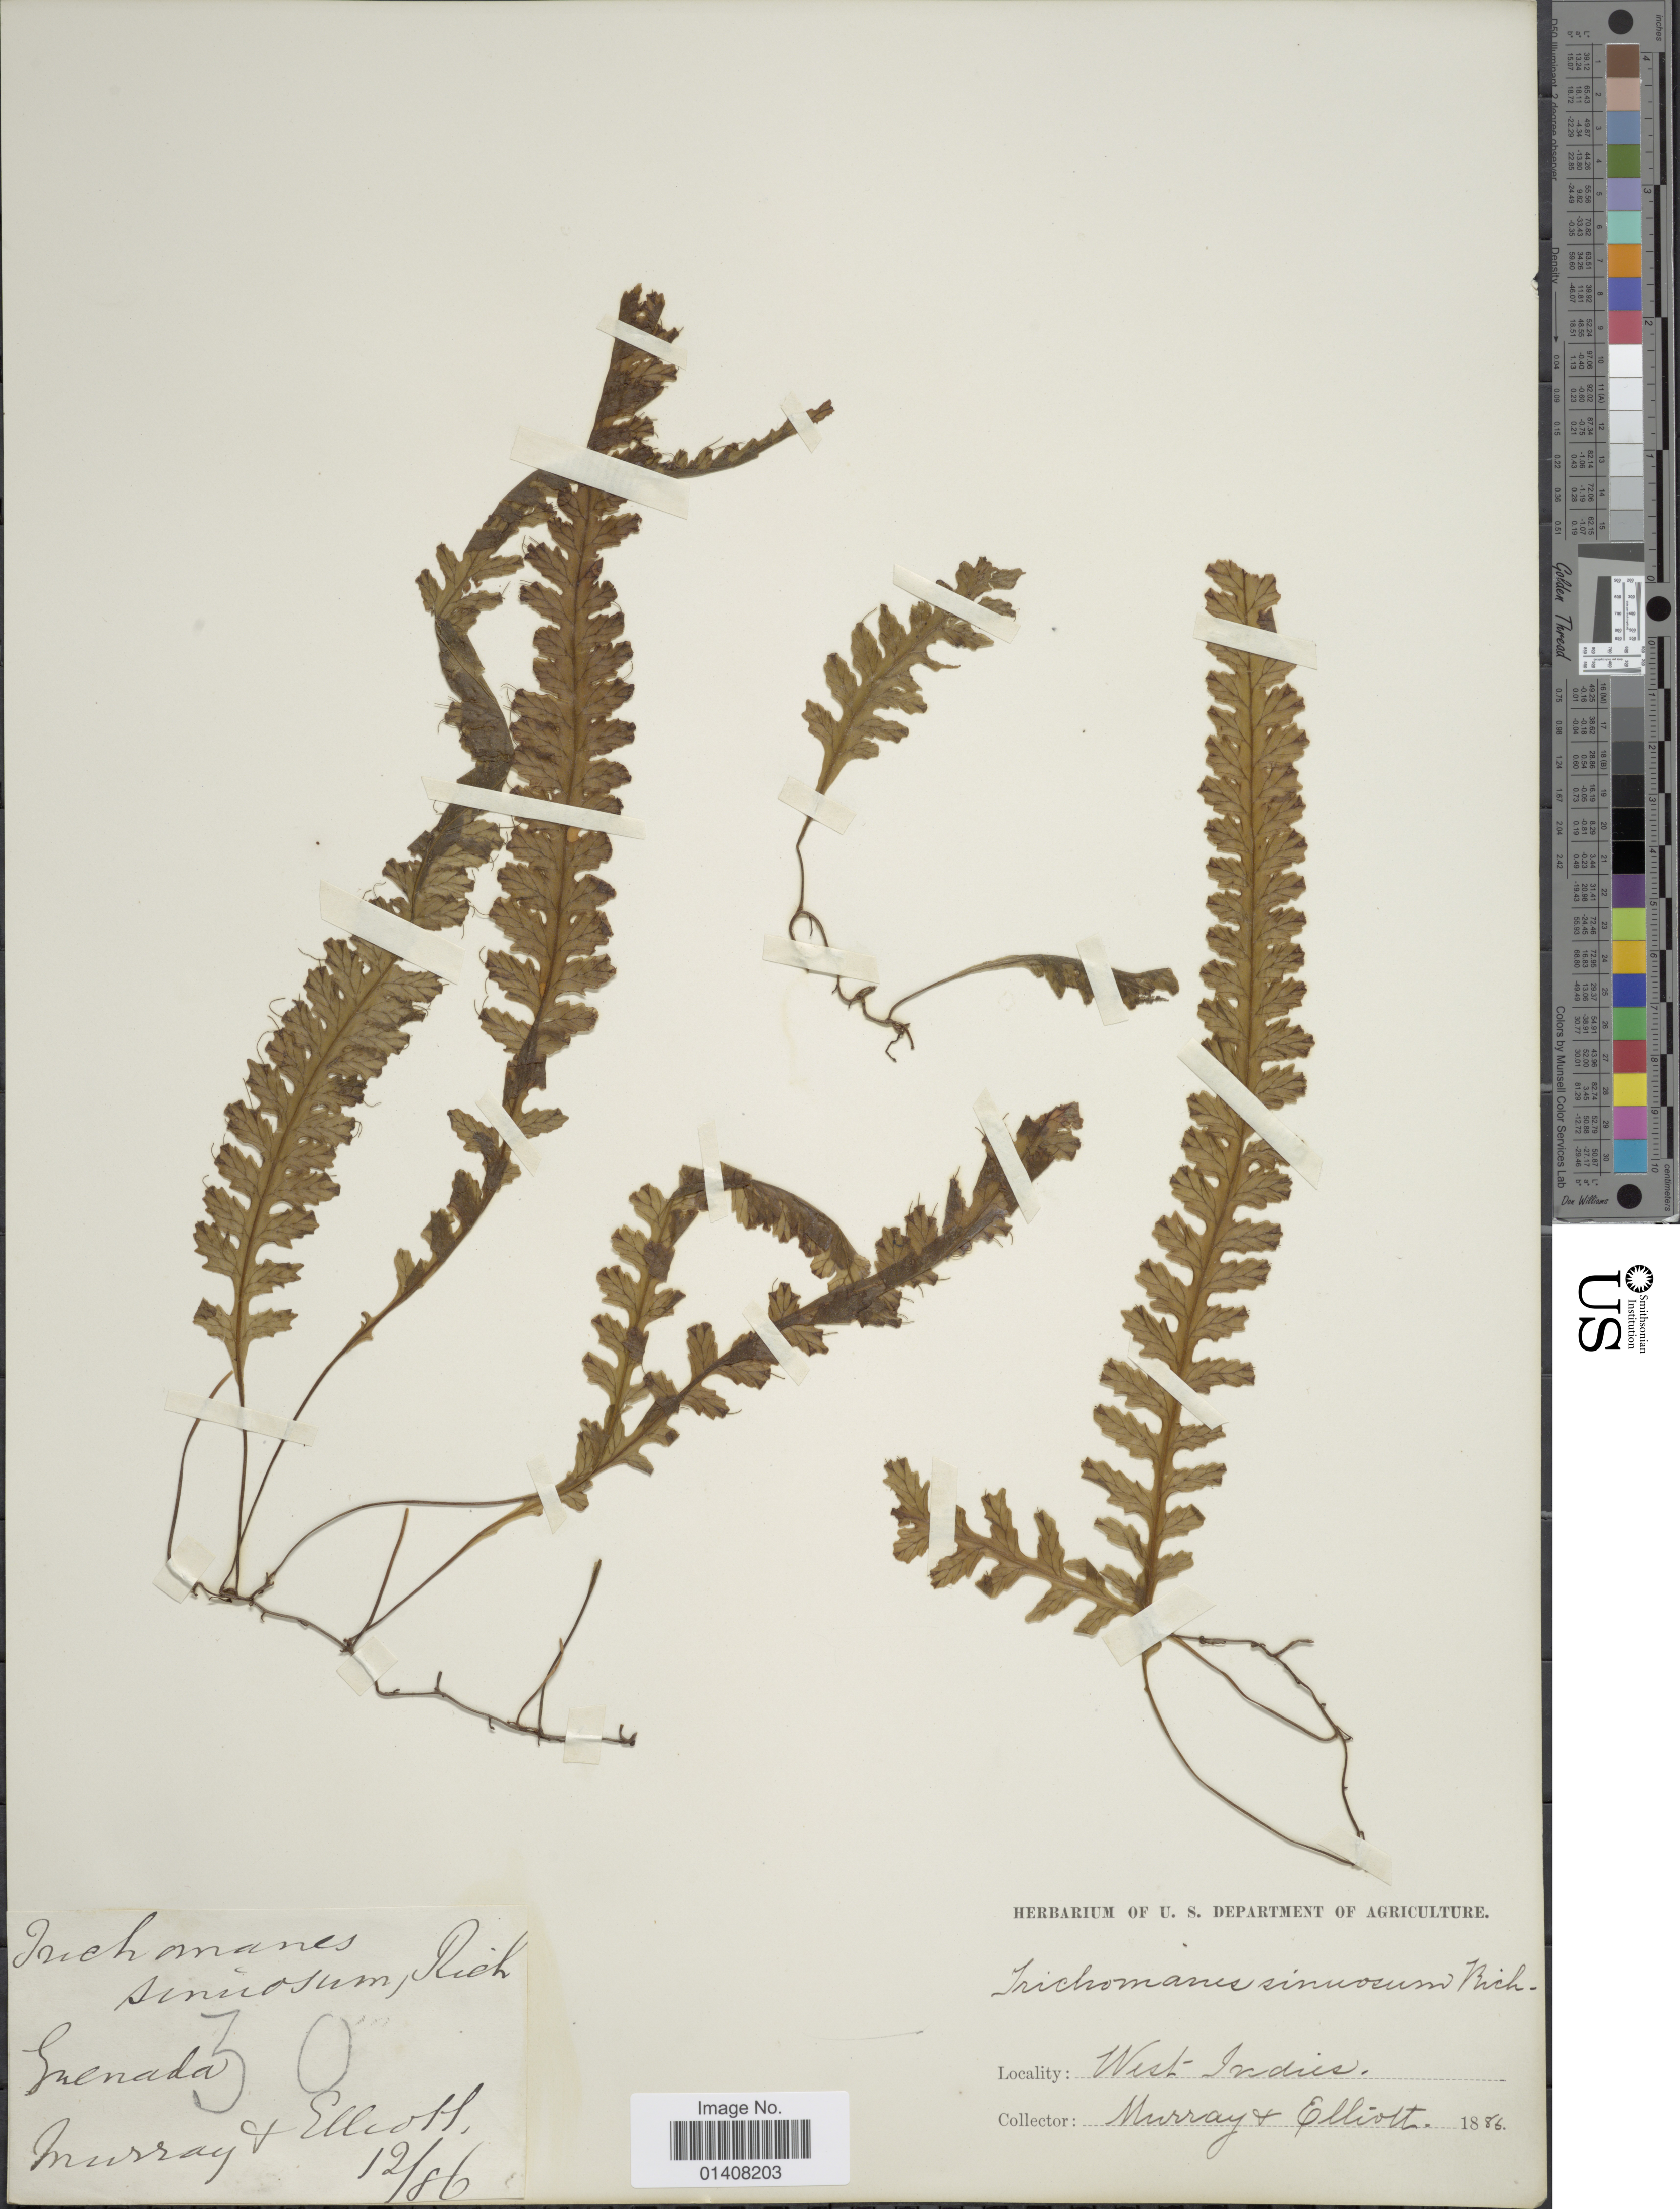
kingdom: Plantae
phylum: Tracheophyta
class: Polypodiopsida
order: Hymenophyllales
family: Hymenophyllaceae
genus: Trichomanes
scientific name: Trichomanes polypodioides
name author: L.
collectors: Murray, -- & Elliott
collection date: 1886-12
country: Grenada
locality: Grenada, West-Indies